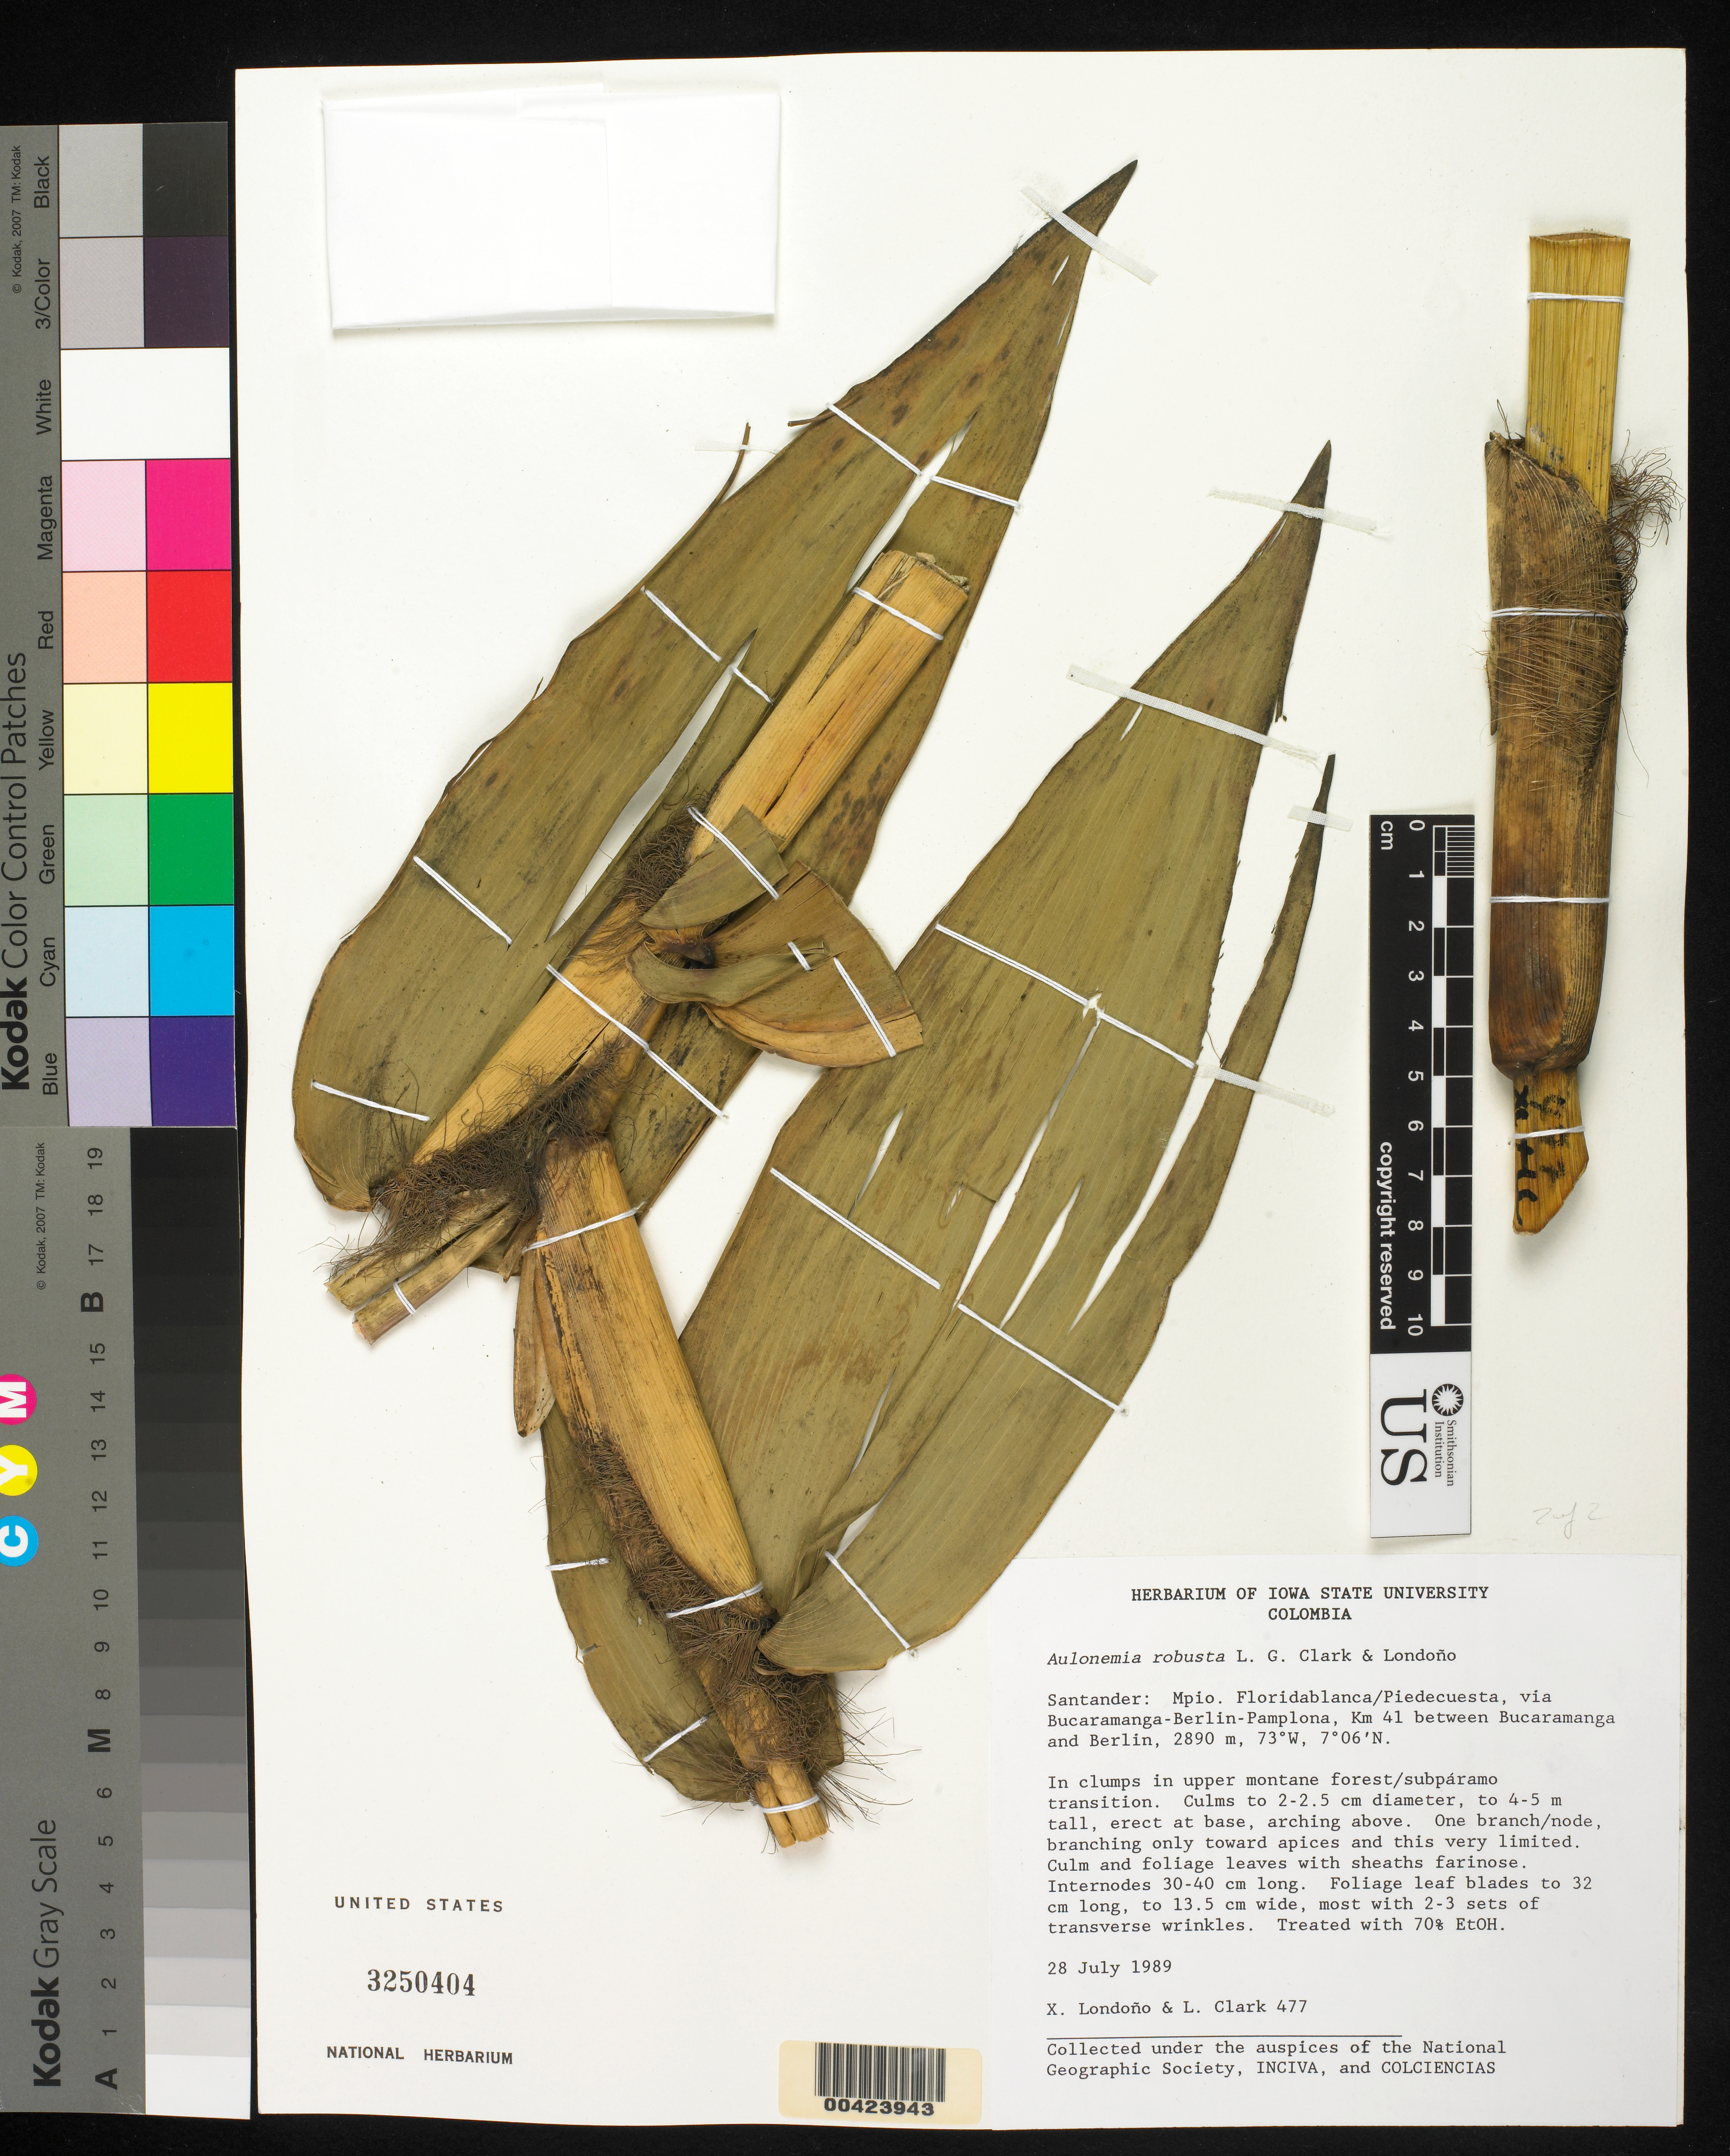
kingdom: Plantae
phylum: Tracheophyta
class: Liliopsida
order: Poales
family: Poaceae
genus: Aulonemia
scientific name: Aulonemia robusta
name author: L.G. Clark & Londoño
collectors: X. Londoño & L. G. Clark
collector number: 477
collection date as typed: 28 Jul 1989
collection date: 1989-07-28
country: Colombia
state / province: Santander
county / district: Floridablanca / Piedecuesta Mun.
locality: Via Bucaramanga - Berlin - Pamplona, between Bucaramanga and Berlin; km 41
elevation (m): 2890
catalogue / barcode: US 3250404